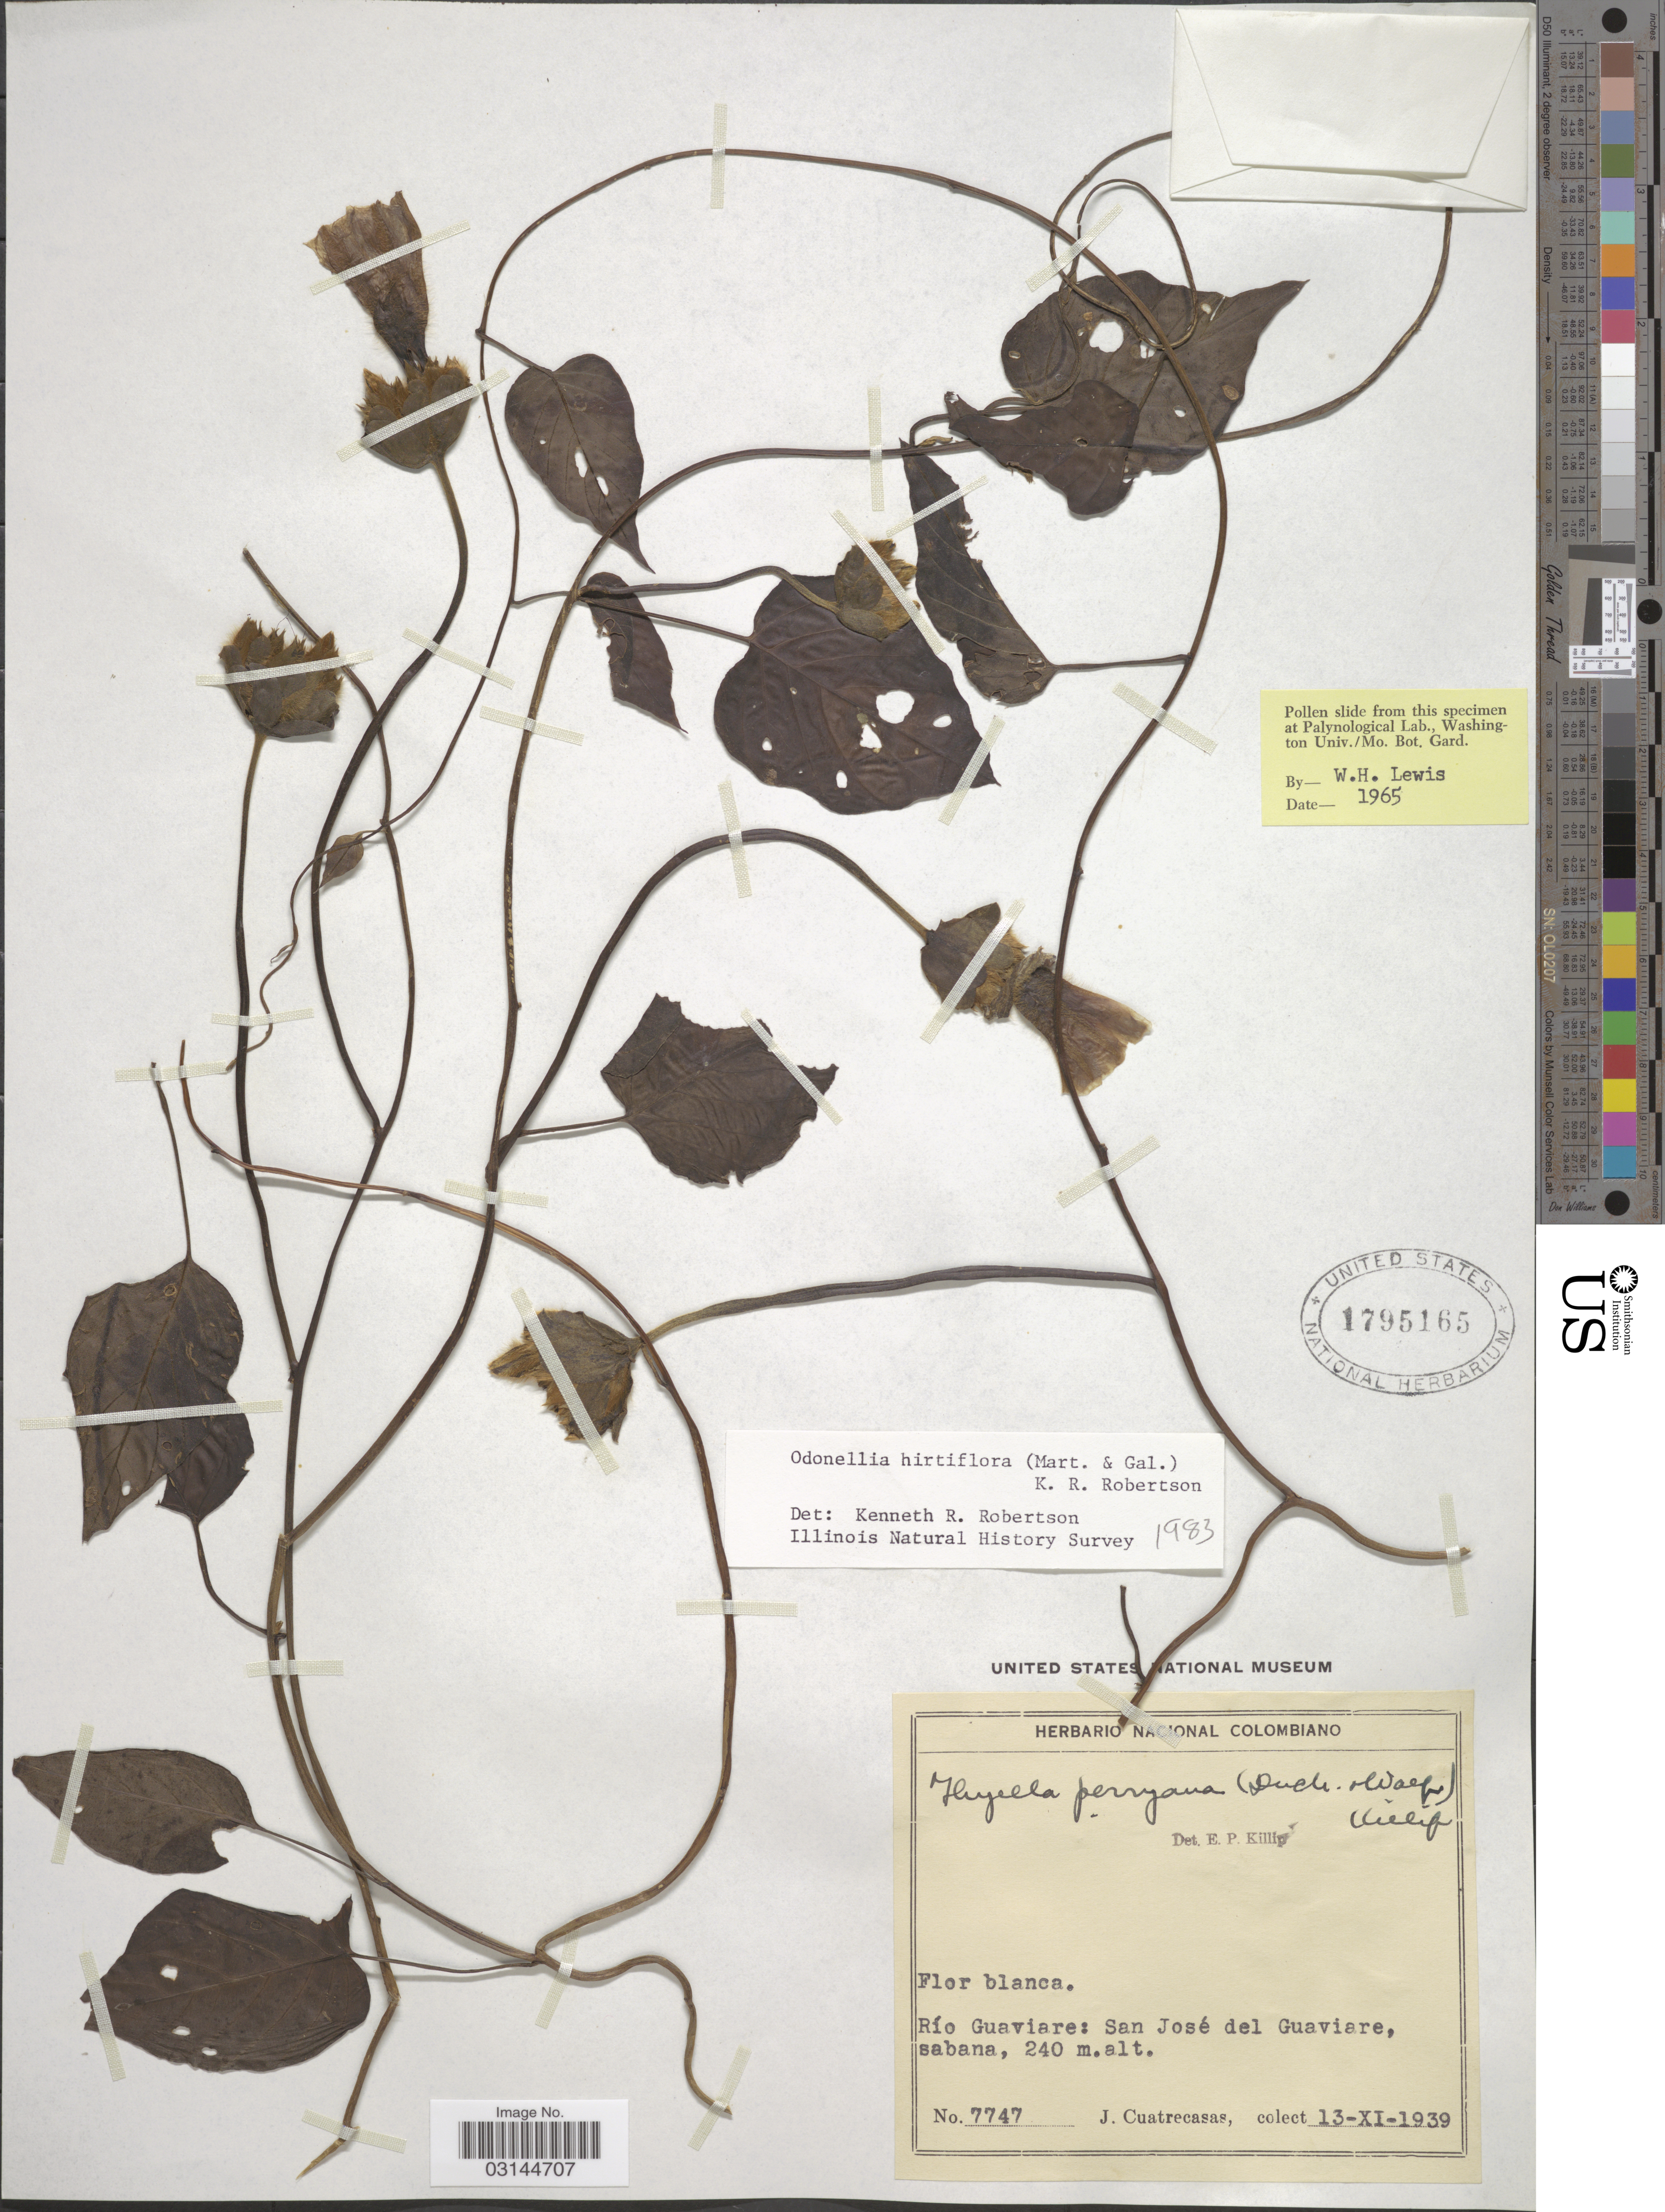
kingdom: Plantae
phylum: Tracheophyta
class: Magnoliopsida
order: Solanales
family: Convolvulaceae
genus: Odonellia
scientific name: Odonellia hirtiflora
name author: (M. Martens & Galeotti) K.R. Robertson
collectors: J. Cuatrecasas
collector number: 7747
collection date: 1939-11-13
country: Colombia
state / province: Guaviare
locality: Río Guaviare: San José del Guaviare.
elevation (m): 240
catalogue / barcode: US 1795165